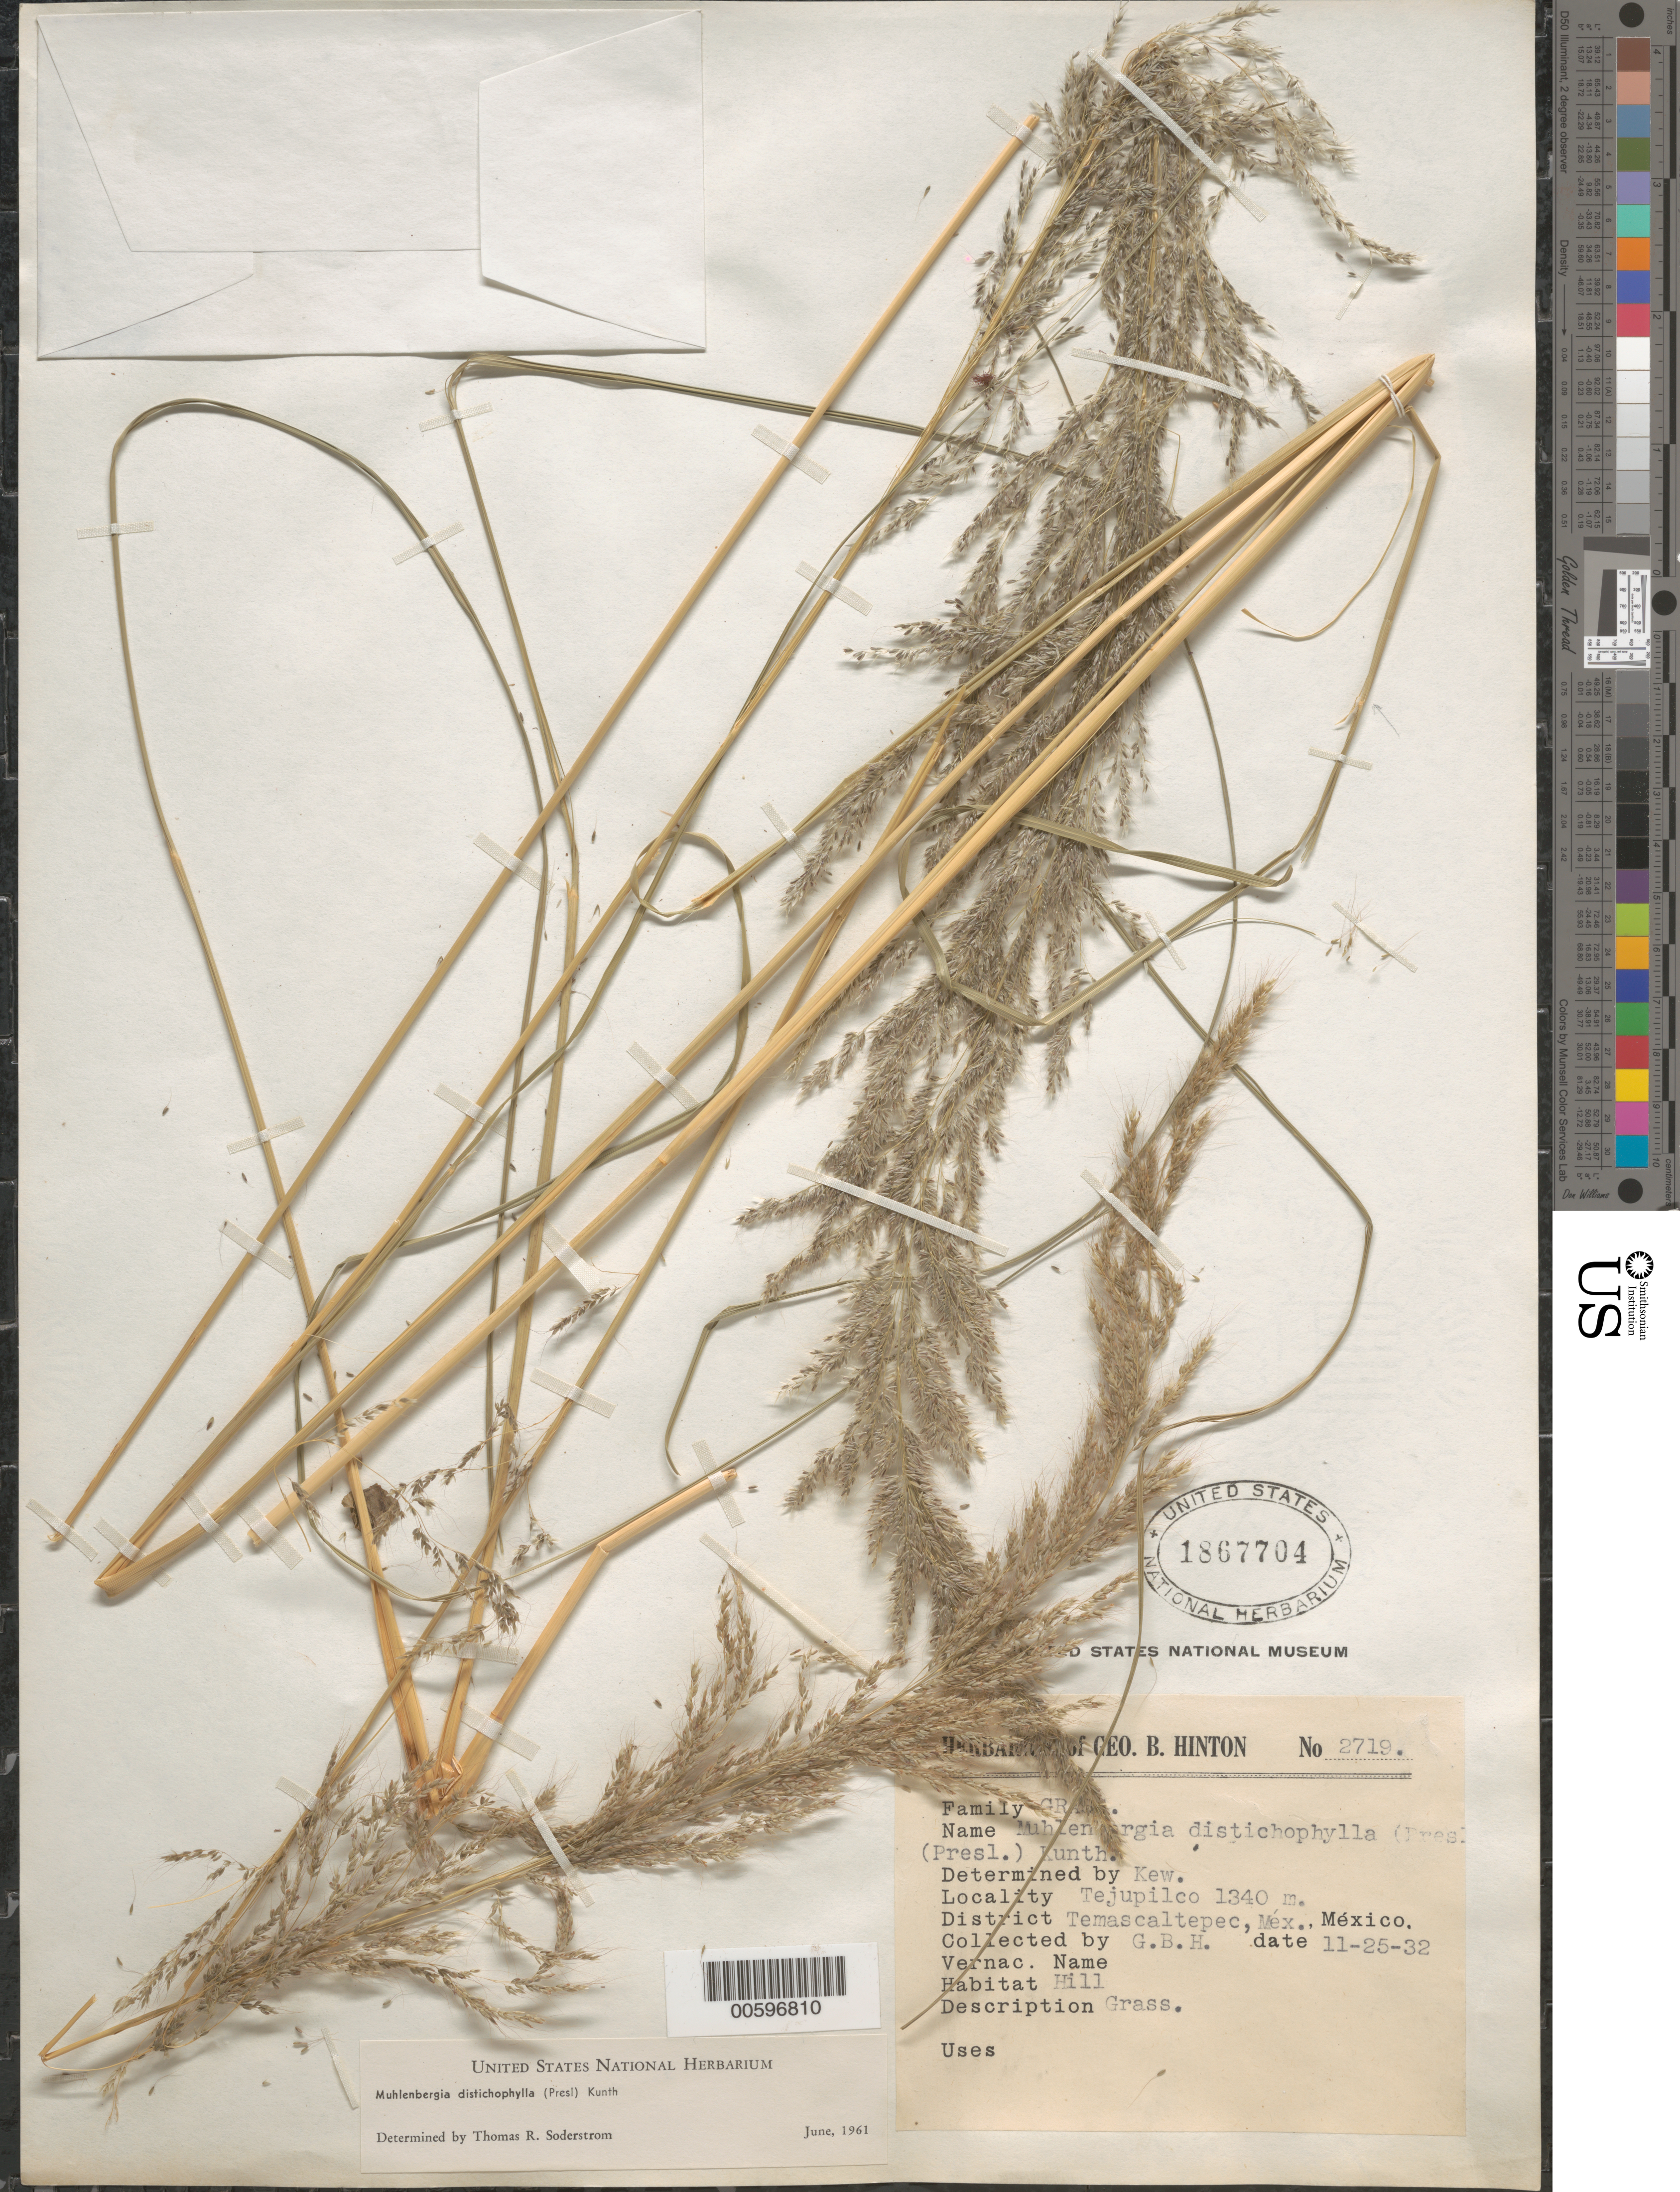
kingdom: Plantae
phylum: Tracheophyta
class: Liliopsida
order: Poales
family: Poaceae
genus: Muhlenbergia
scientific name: Muhlenbergia distichophylla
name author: (J. Presl) Kunth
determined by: Kew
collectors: G. B. Hinton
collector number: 2719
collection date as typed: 25 Nov 1932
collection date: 1932-11-25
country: Mexico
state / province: México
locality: Temascaltepec, Tejupilco.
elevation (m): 1340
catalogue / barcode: US 1867704